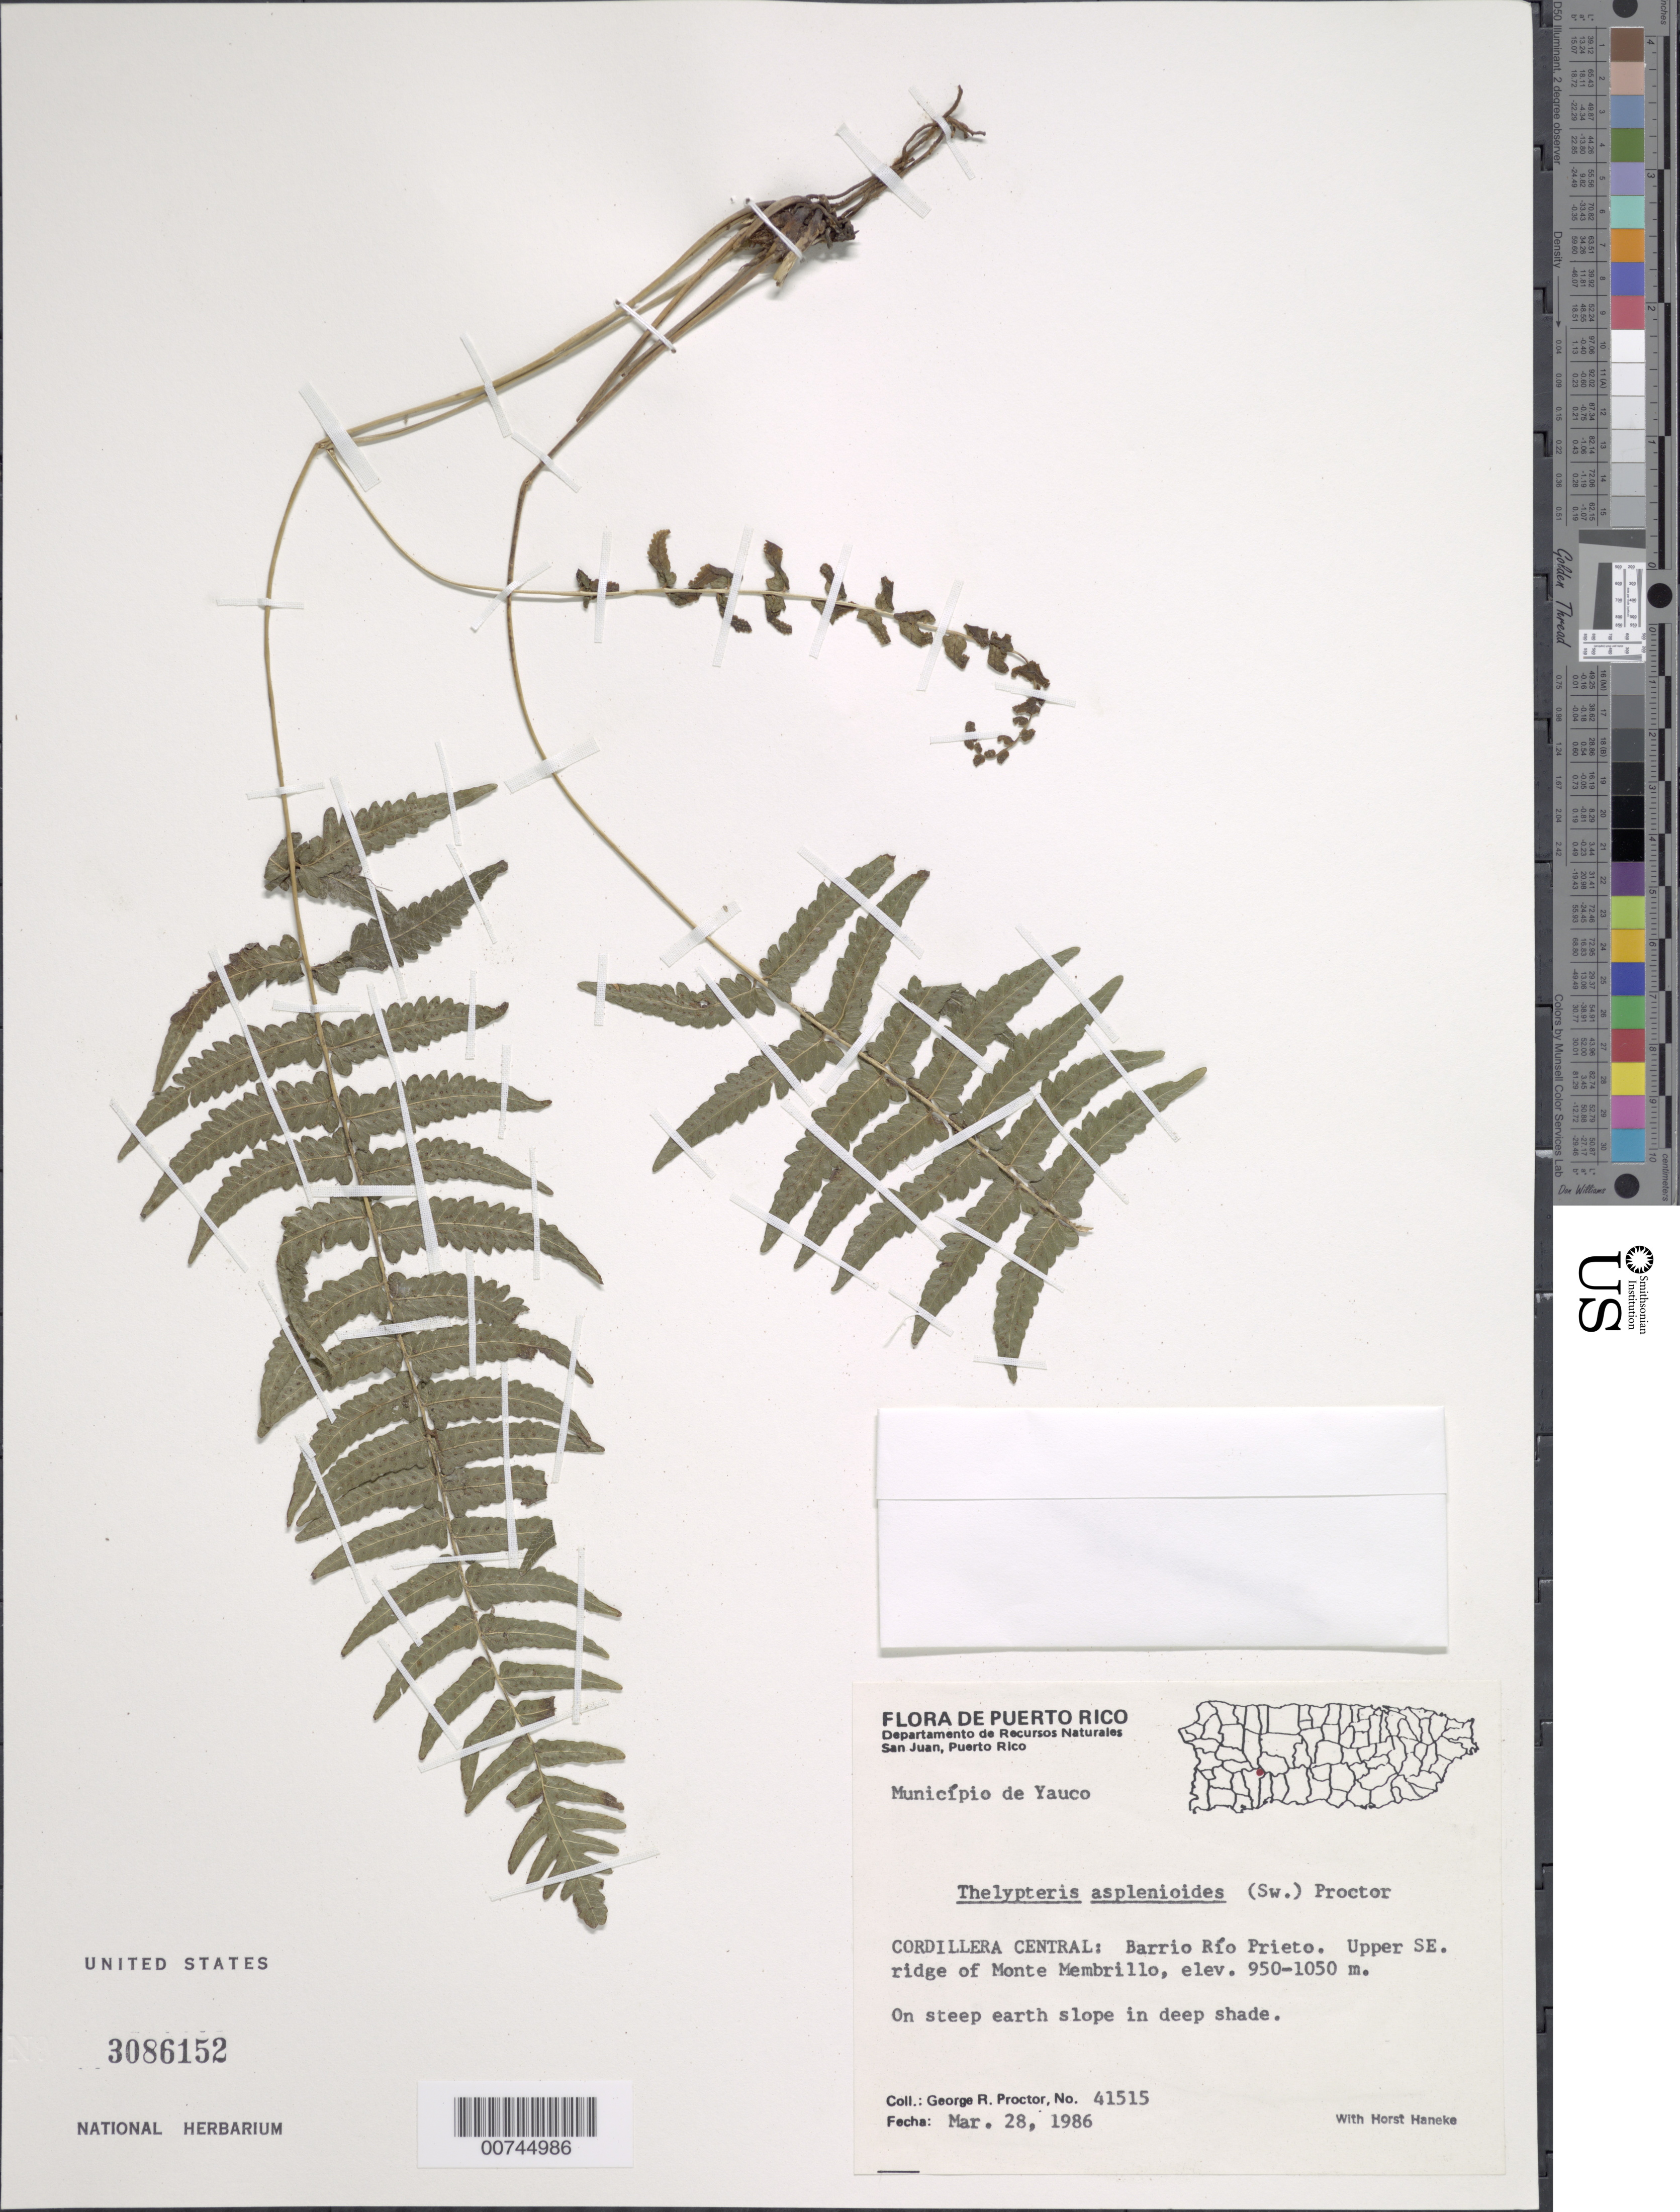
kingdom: Plantae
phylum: Tracheophyta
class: Polypodiopsida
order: Polypodiales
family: Thelypteridaceae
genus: Goniopteris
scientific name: Goniopteris retroflexa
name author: (L.) Pic. Serm.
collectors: G. R. Proctor & H. Haneke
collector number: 41515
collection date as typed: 28 Mar 1986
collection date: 1986-03-28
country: Puerto Rico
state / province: Yauco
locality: Cordillera Central: Barrio Río Prieto. Upper SE ridge of Monte Membrillo. Municipio de Yauco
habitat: On steep earth slope in deep shade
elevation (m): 950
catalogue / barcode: US 3086152